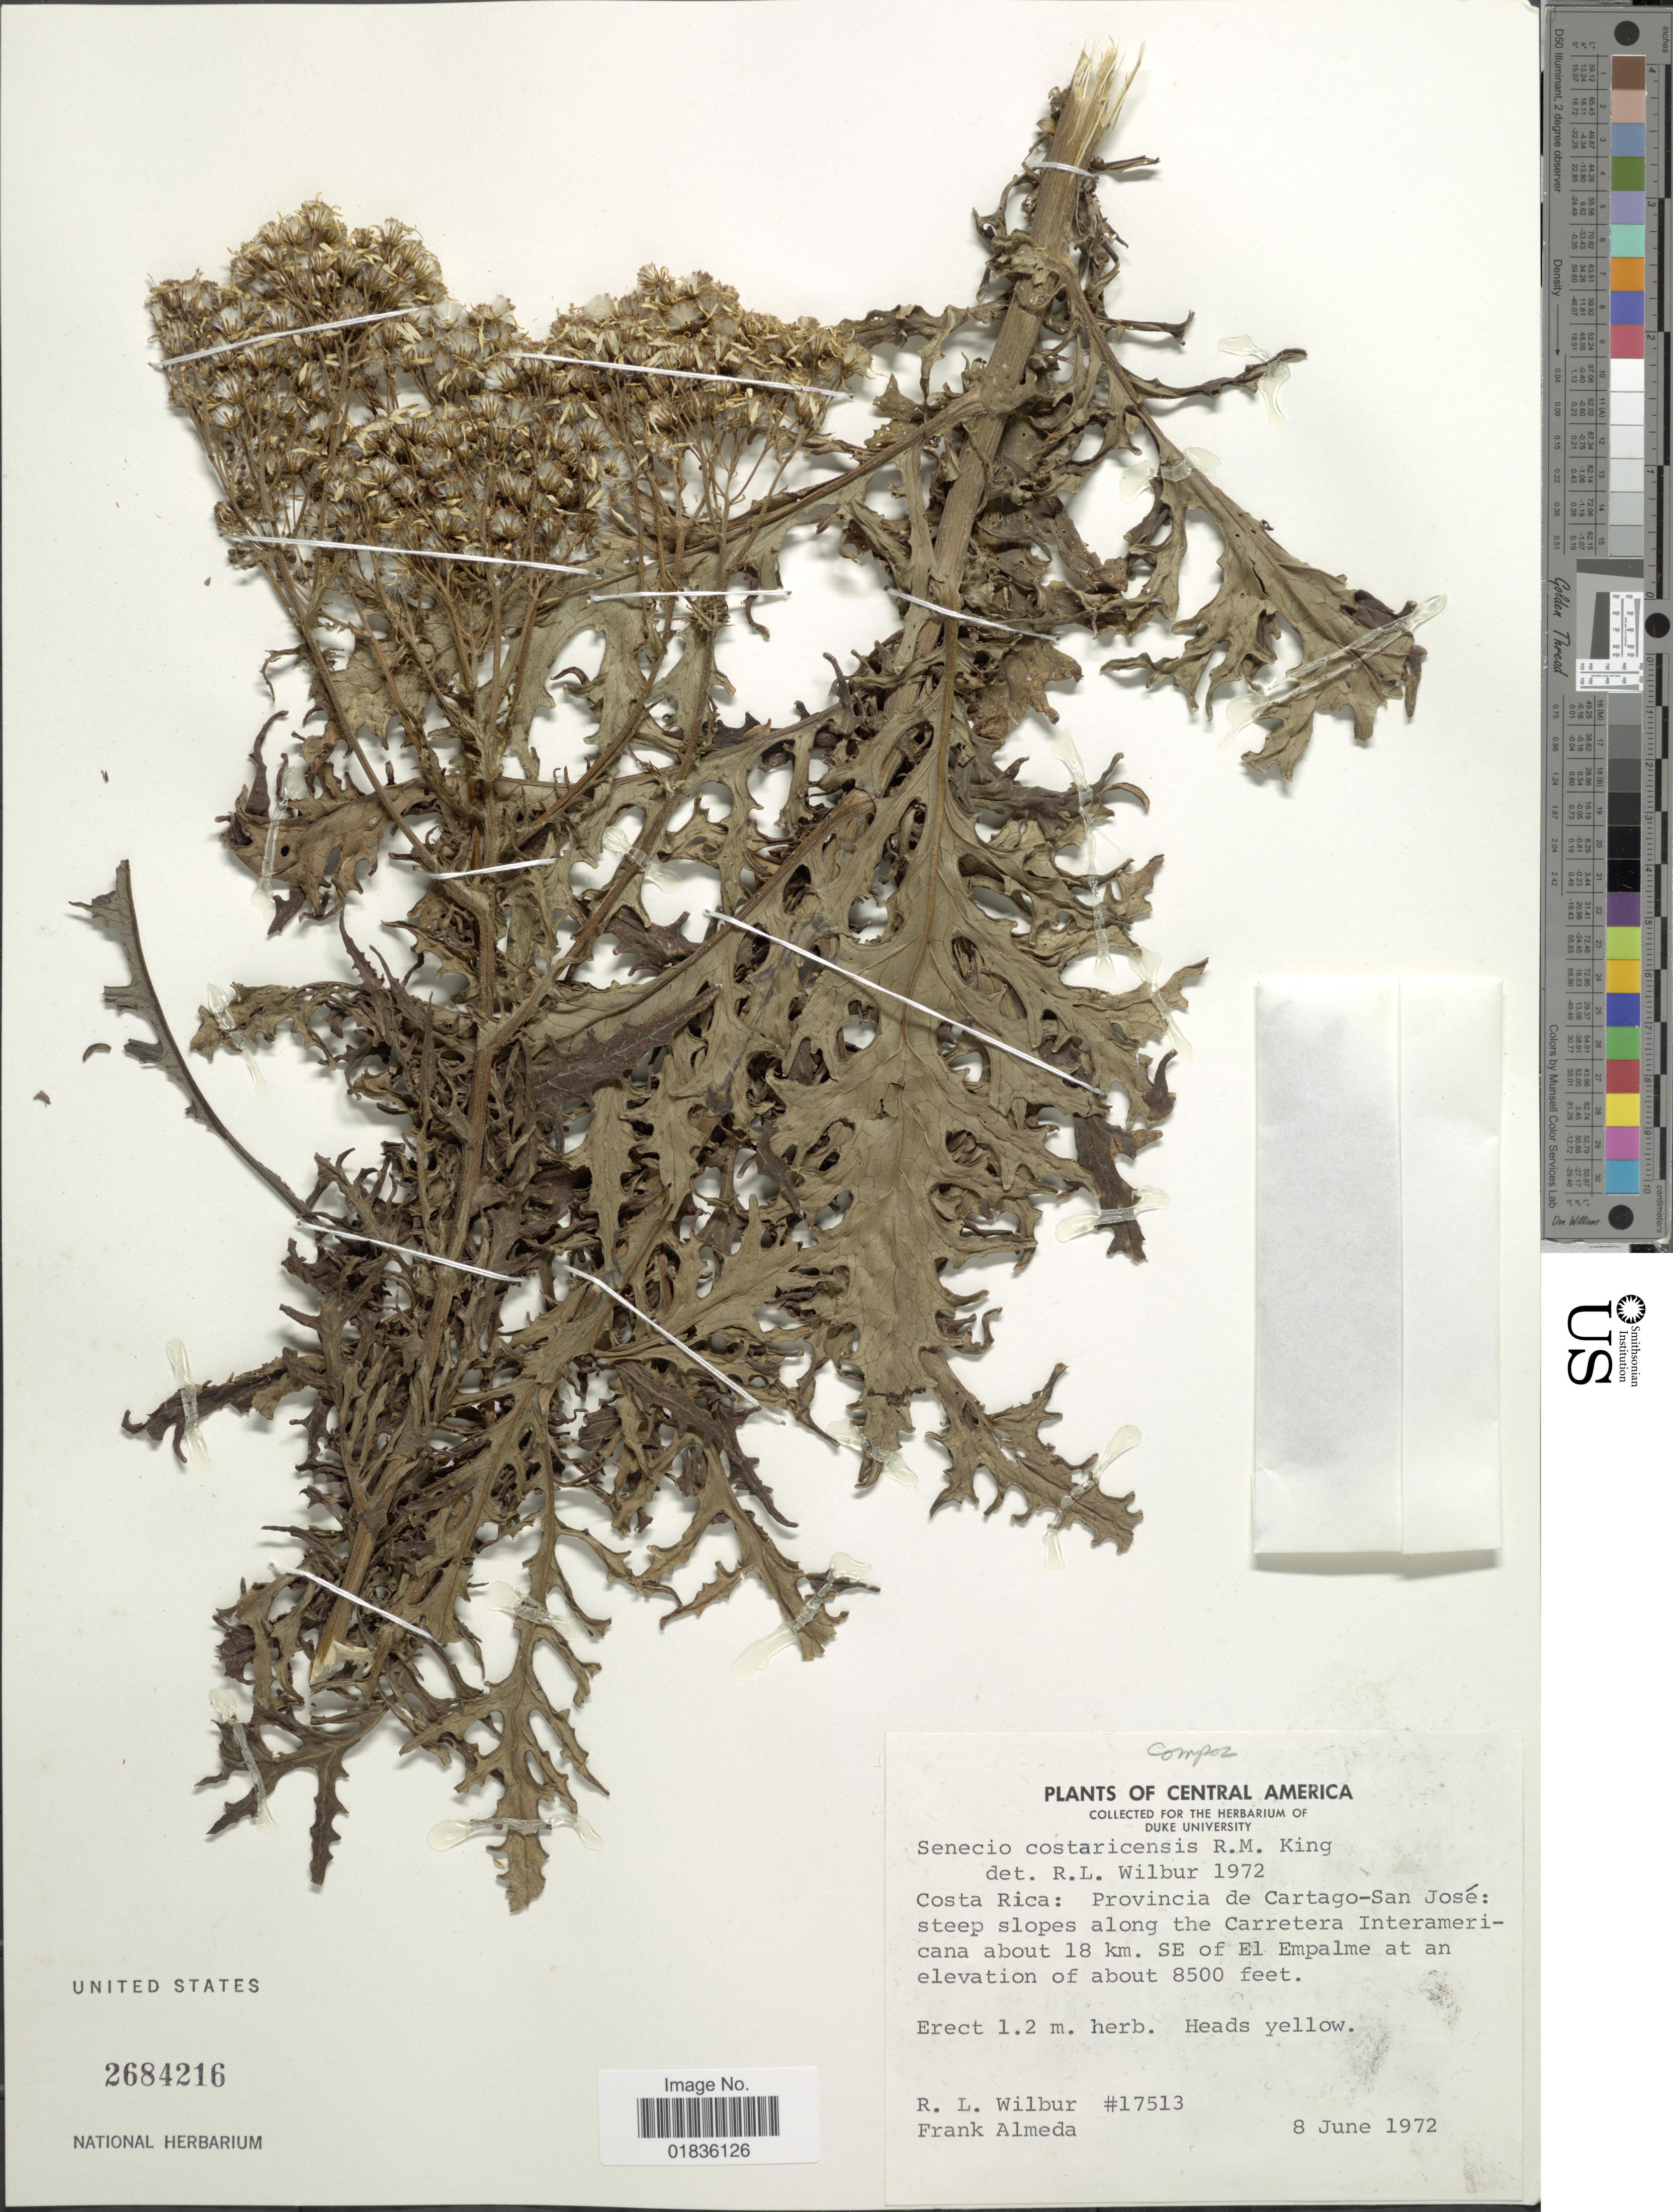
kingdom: Plantae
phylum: Tracheophyta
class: Magnoliopsida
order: Asterales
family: Asteraceae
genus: Senecio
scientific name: Senecio costaricensis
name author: R.M. King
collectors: R. L. Wilbur & F. Almeda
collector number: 17513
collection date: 1972-06-08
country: Costa Rica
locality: Provincia de Cartago-San Jose: steep slopes along the Carretera Interamericana about 18 km. SE of El Empalme.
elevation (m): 2591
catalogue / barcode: US 2684216